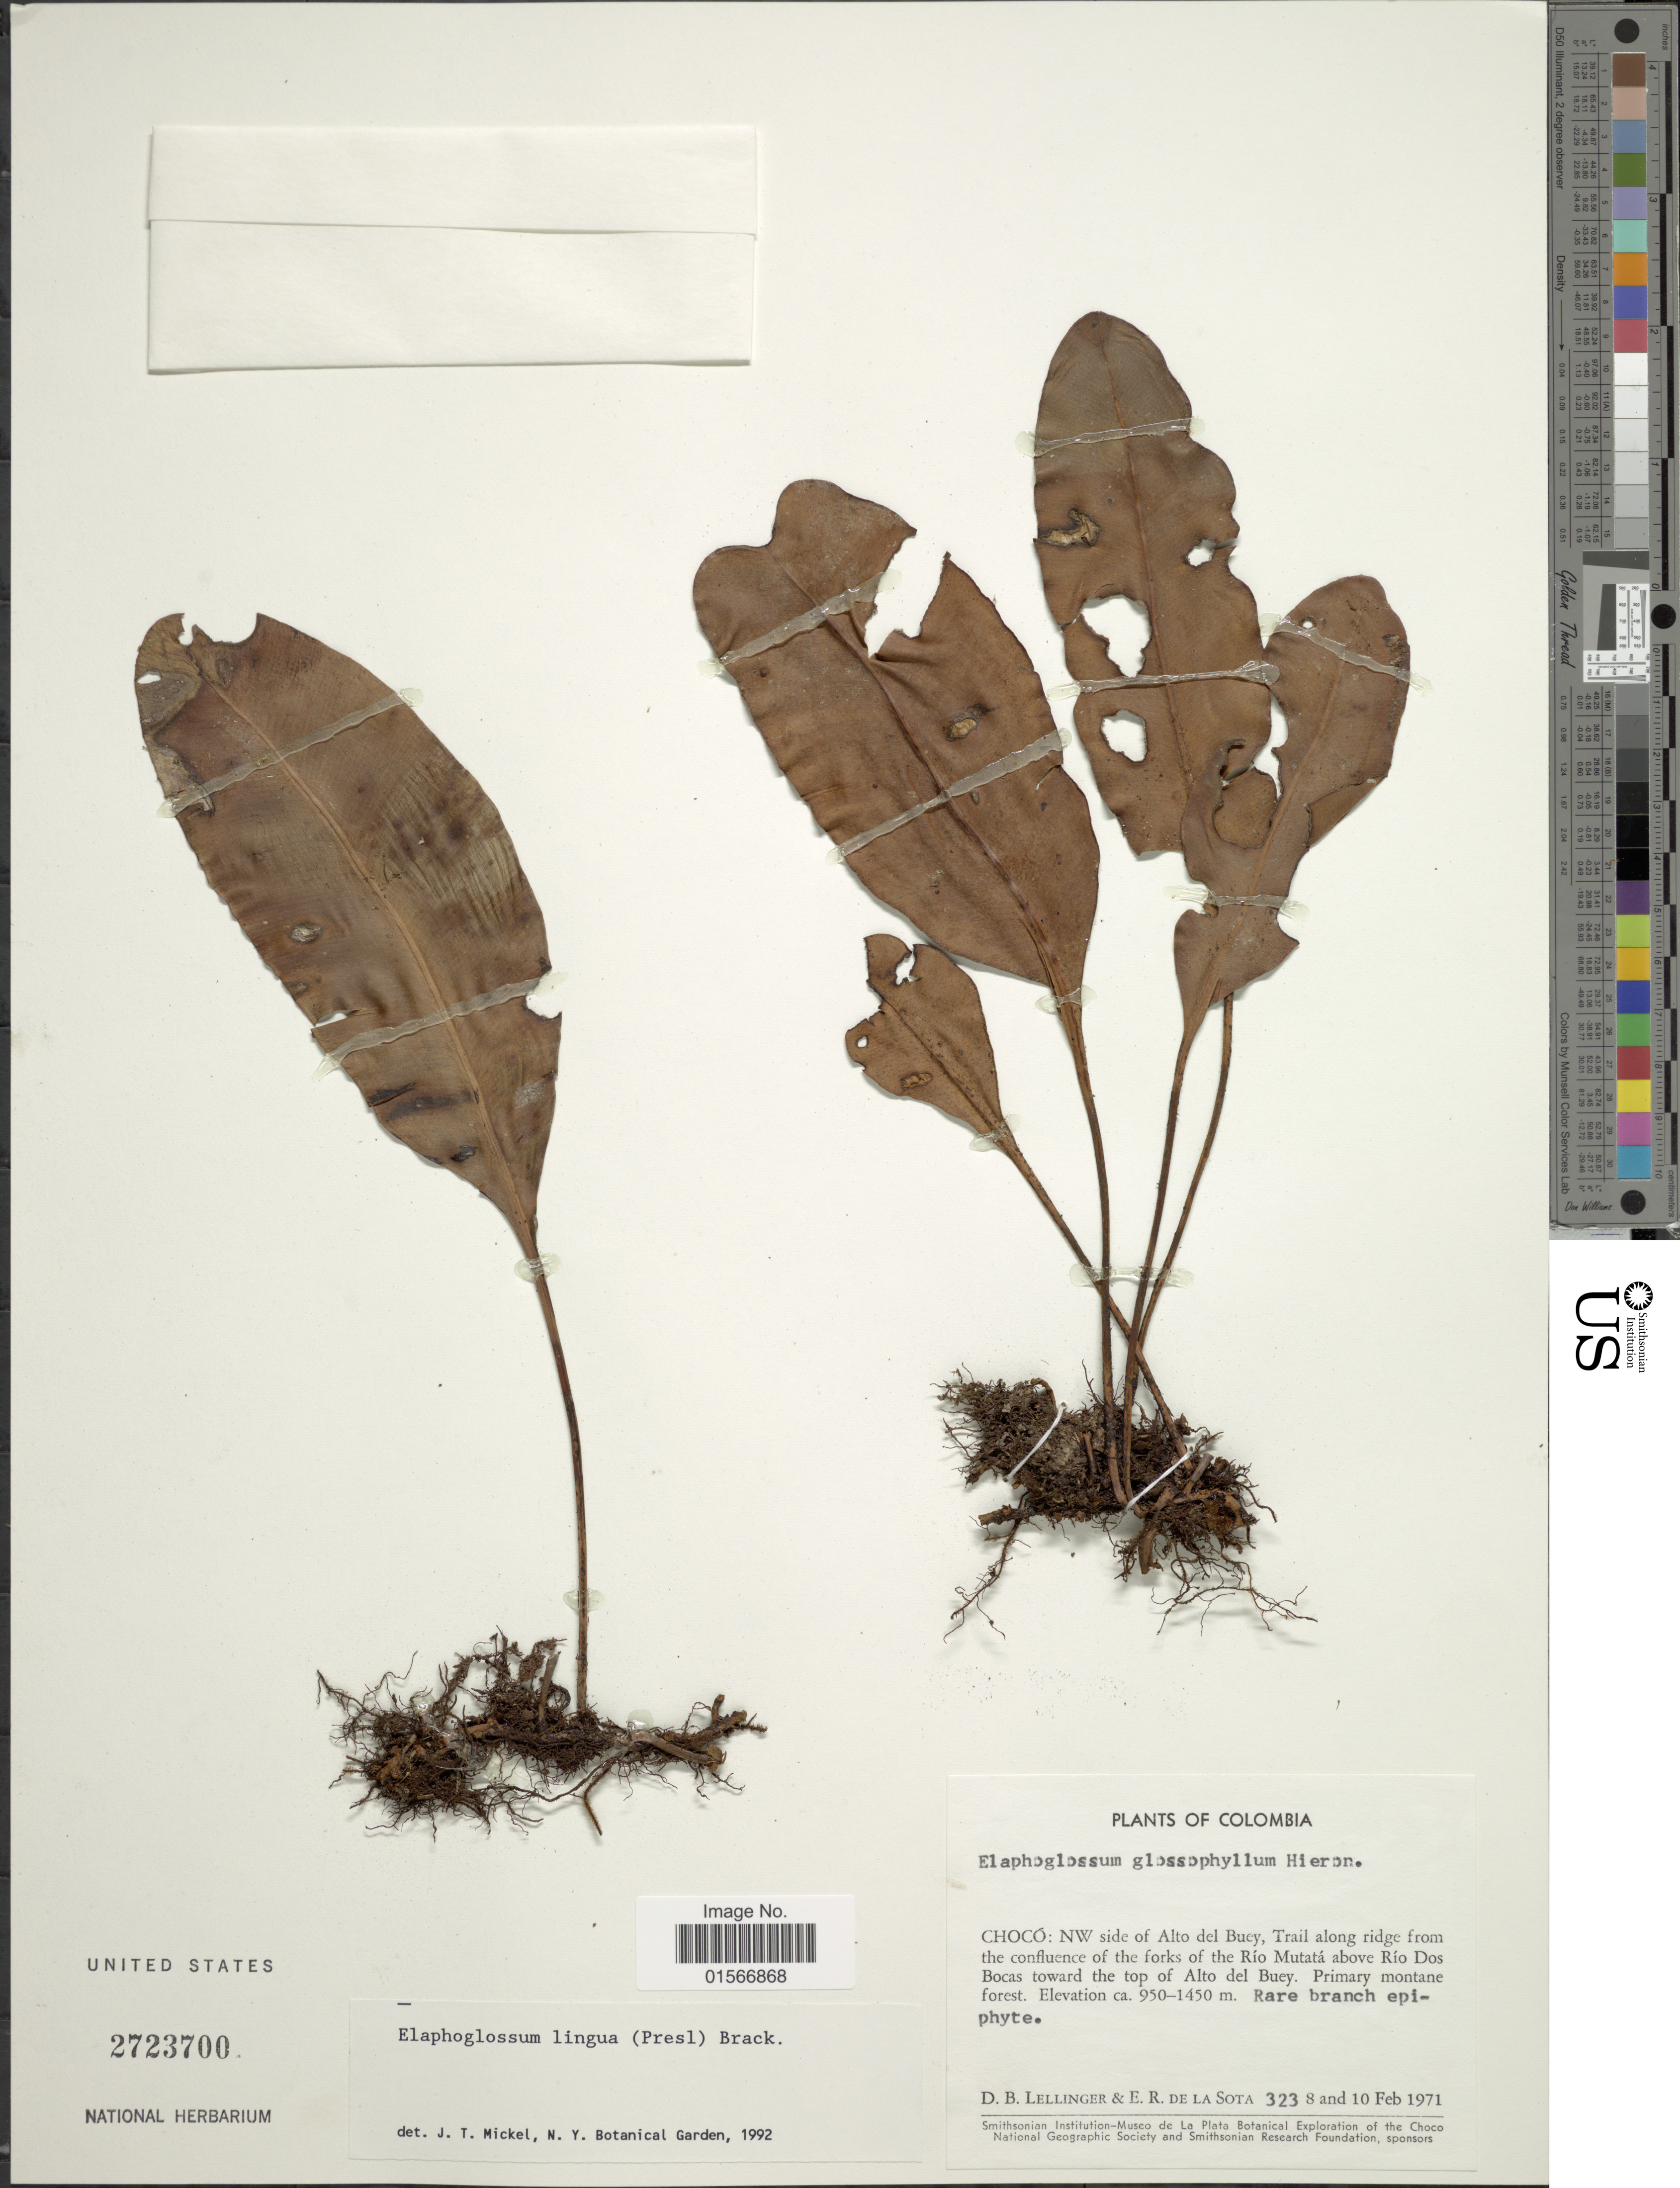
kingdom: Plantae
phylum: Tracheophyta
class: Polypodiopsida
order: Polypodiales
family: Dryopteridaceae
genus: Elaphoglossum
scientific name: Elaphoglossum lingua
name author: (C. Presl) Brack.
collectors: D. B. Lellinger & E. R. de la Sota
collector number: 323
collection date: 1971-02-08/1971-02-10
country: Colombia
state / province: Chocó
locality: NW side of Alto del Buey, Trail along ridge from the confluence of the forks of the Río Mutatá above Río Dos Bocas toward the top of Alto del Buey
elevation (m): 950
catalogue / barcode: US 2723700